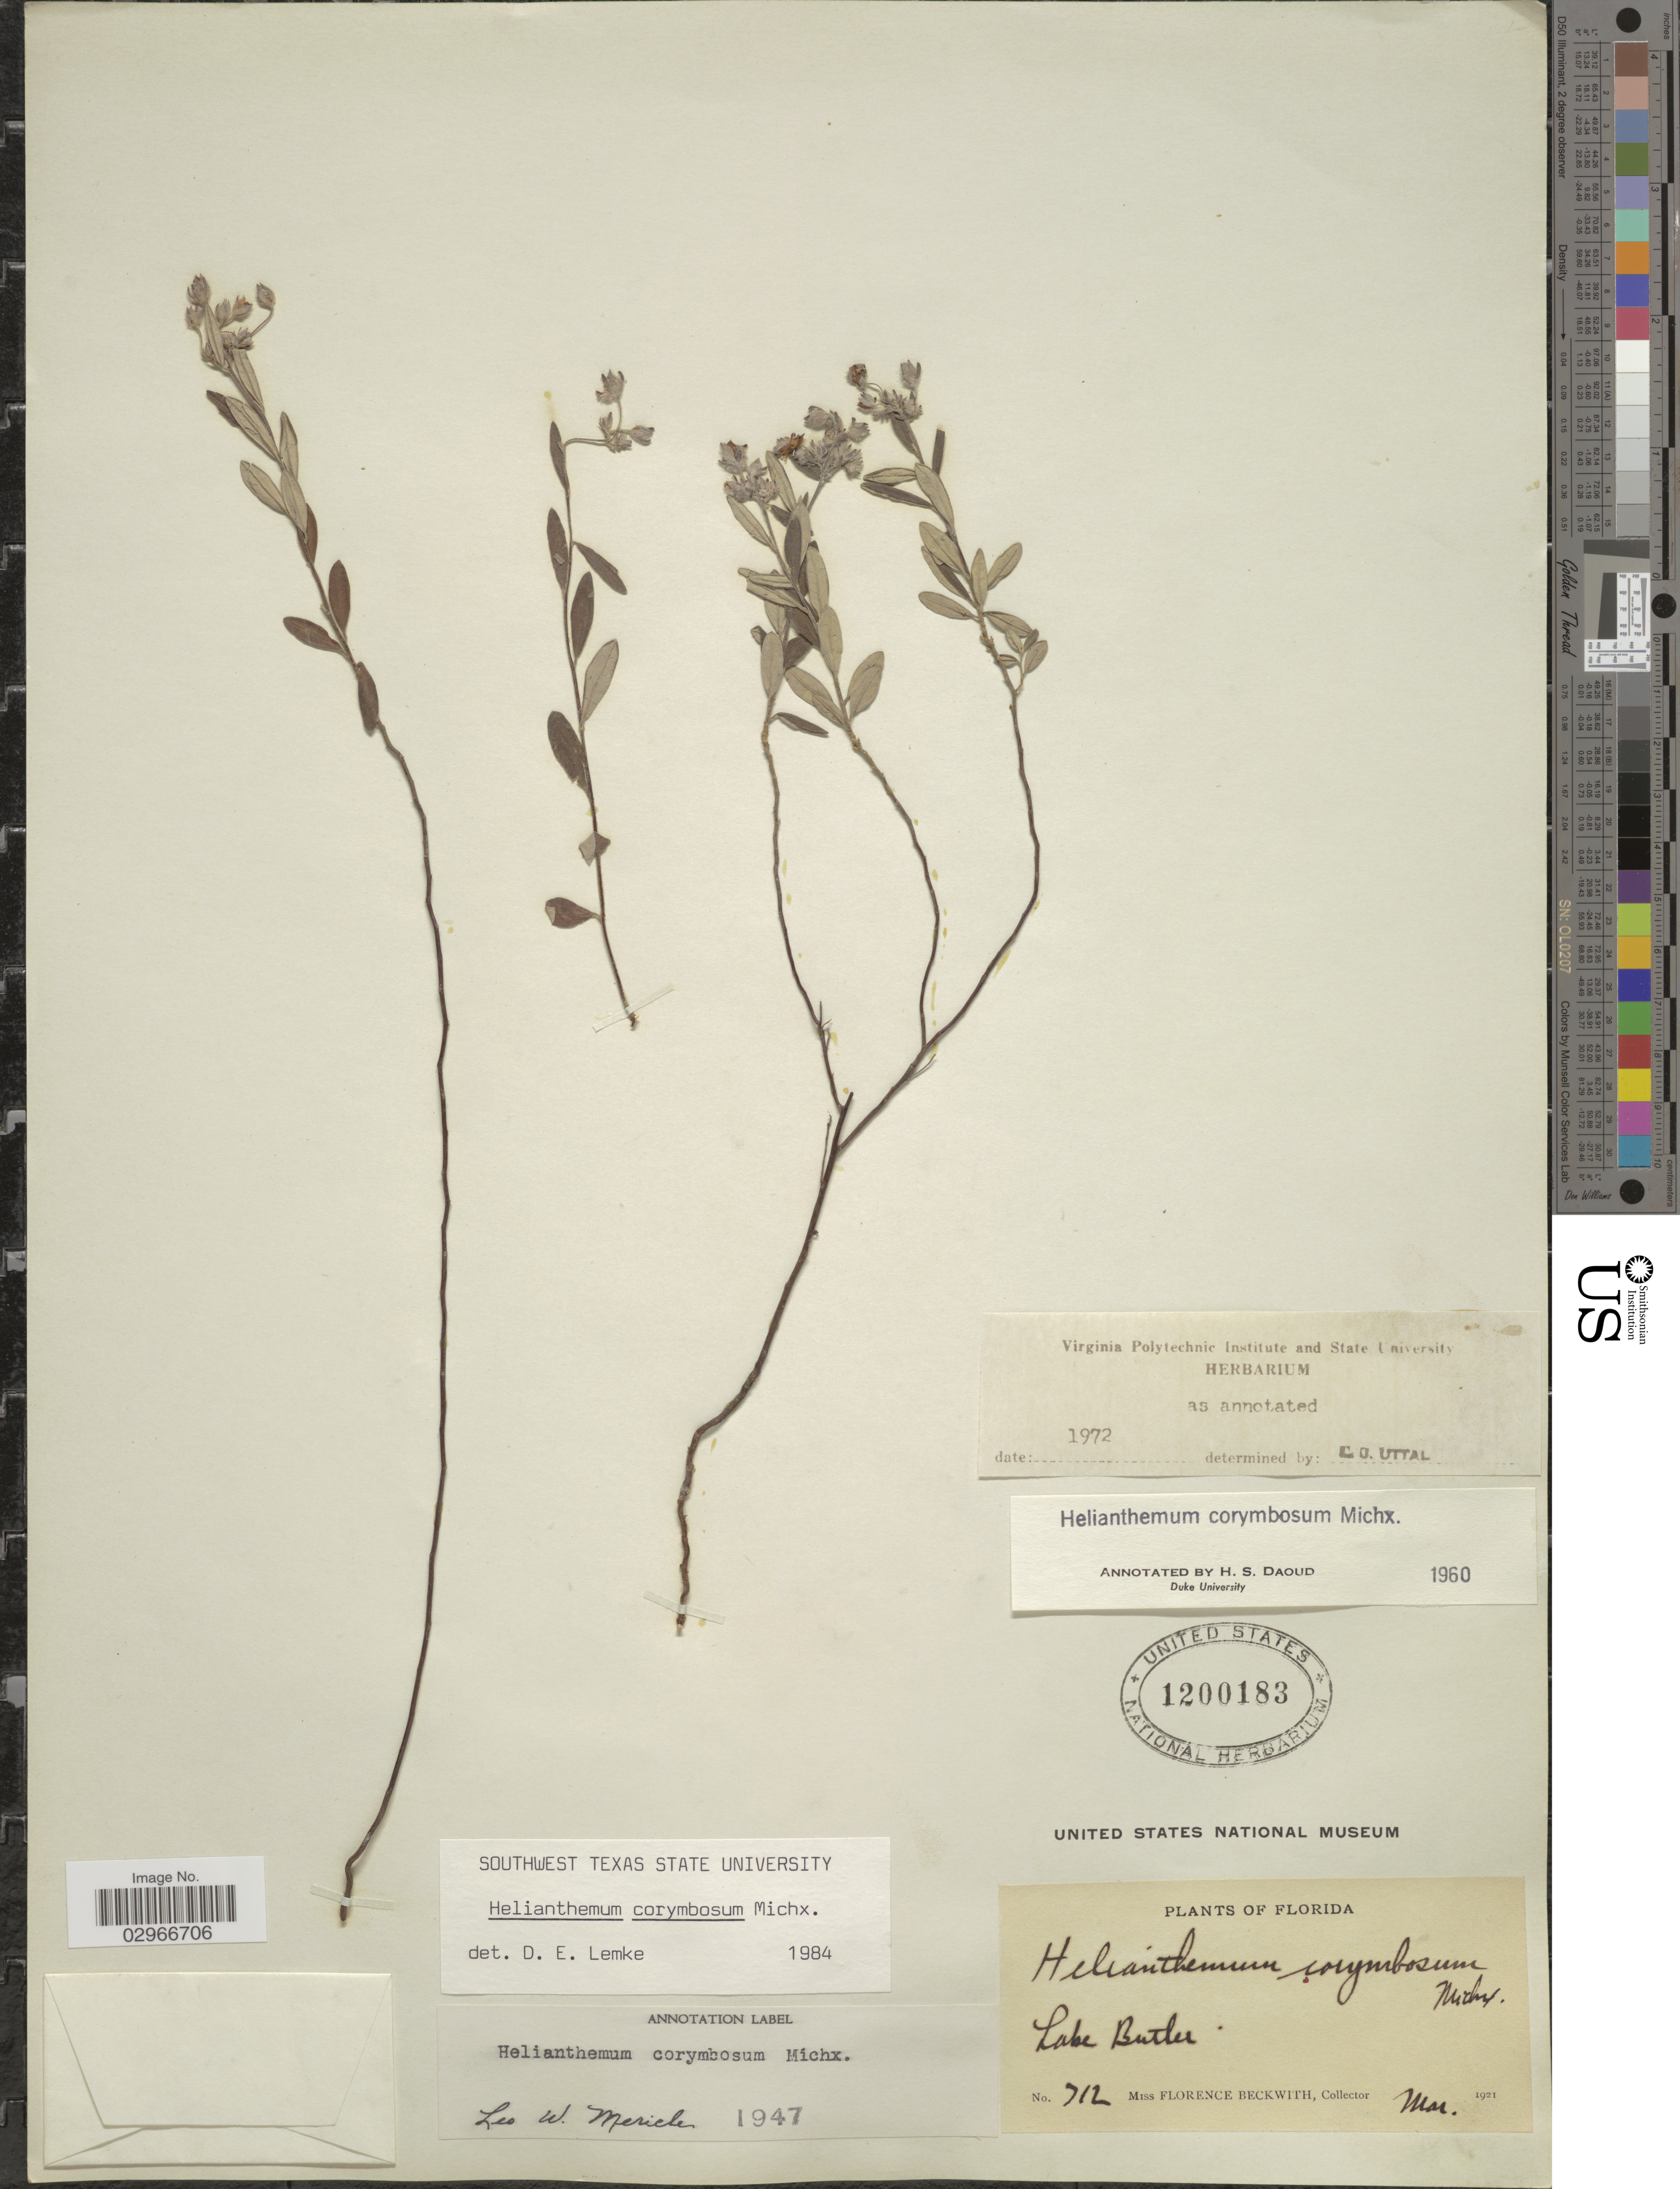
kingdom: Plantae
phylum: Tracheophyta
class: Magnoliopsida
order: Malvales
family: Cistaceae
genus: Helianthemum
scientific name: Helianthemum corymbosum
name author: Michx.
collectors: F. Beckwith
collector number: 712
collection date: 1921-03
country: United States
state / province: Florida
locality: Lake Butler.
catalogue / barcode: US 1200183